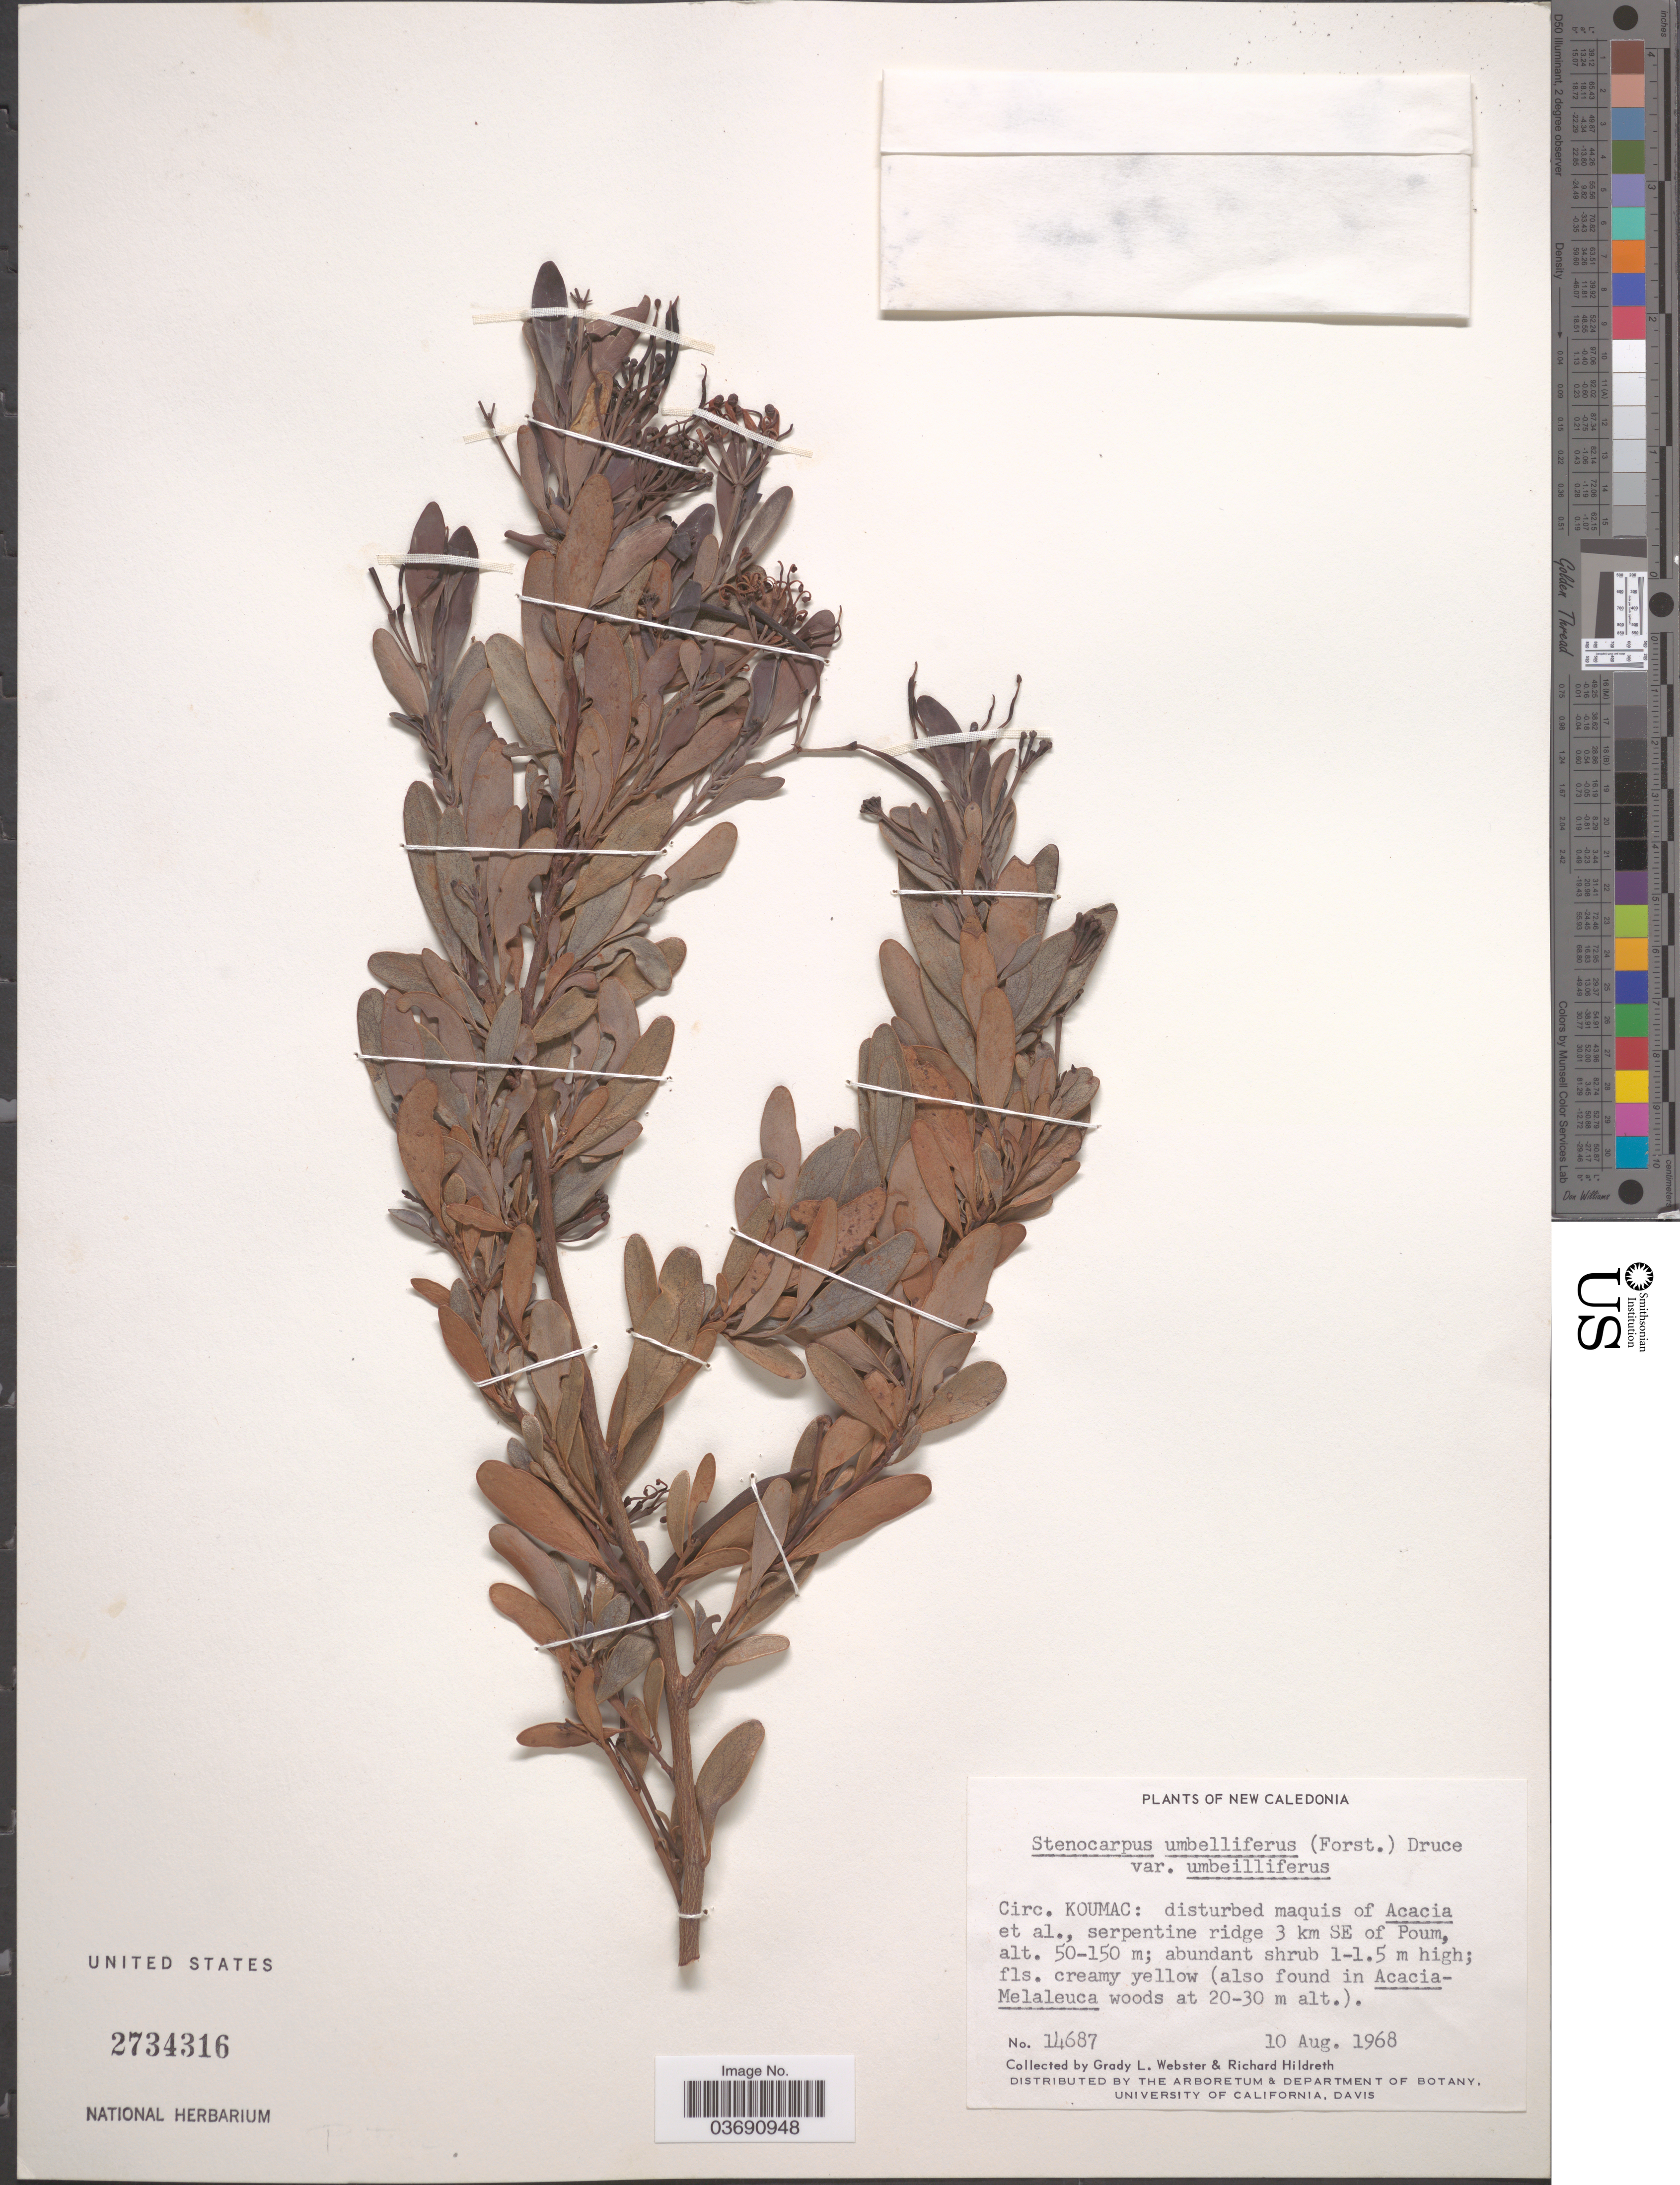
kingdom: Plantae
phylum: Tracheophyta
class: Magnoliopsida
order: Proteales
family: Proteaceae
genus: Stenocarpus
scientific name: Stenocarpus umbellifer var. umbellifer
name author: (J.R. Forst. & G. Forst.) Druce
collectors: G. L. Webster & R. Hildreth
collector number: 14687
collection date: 1968-08-10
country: New Caledonia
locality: Circ. Koumac: disturbed maquis of Acacia et al., serpentine ridge 3 km SE of Poum.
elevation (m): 50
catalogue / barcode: US 2734316